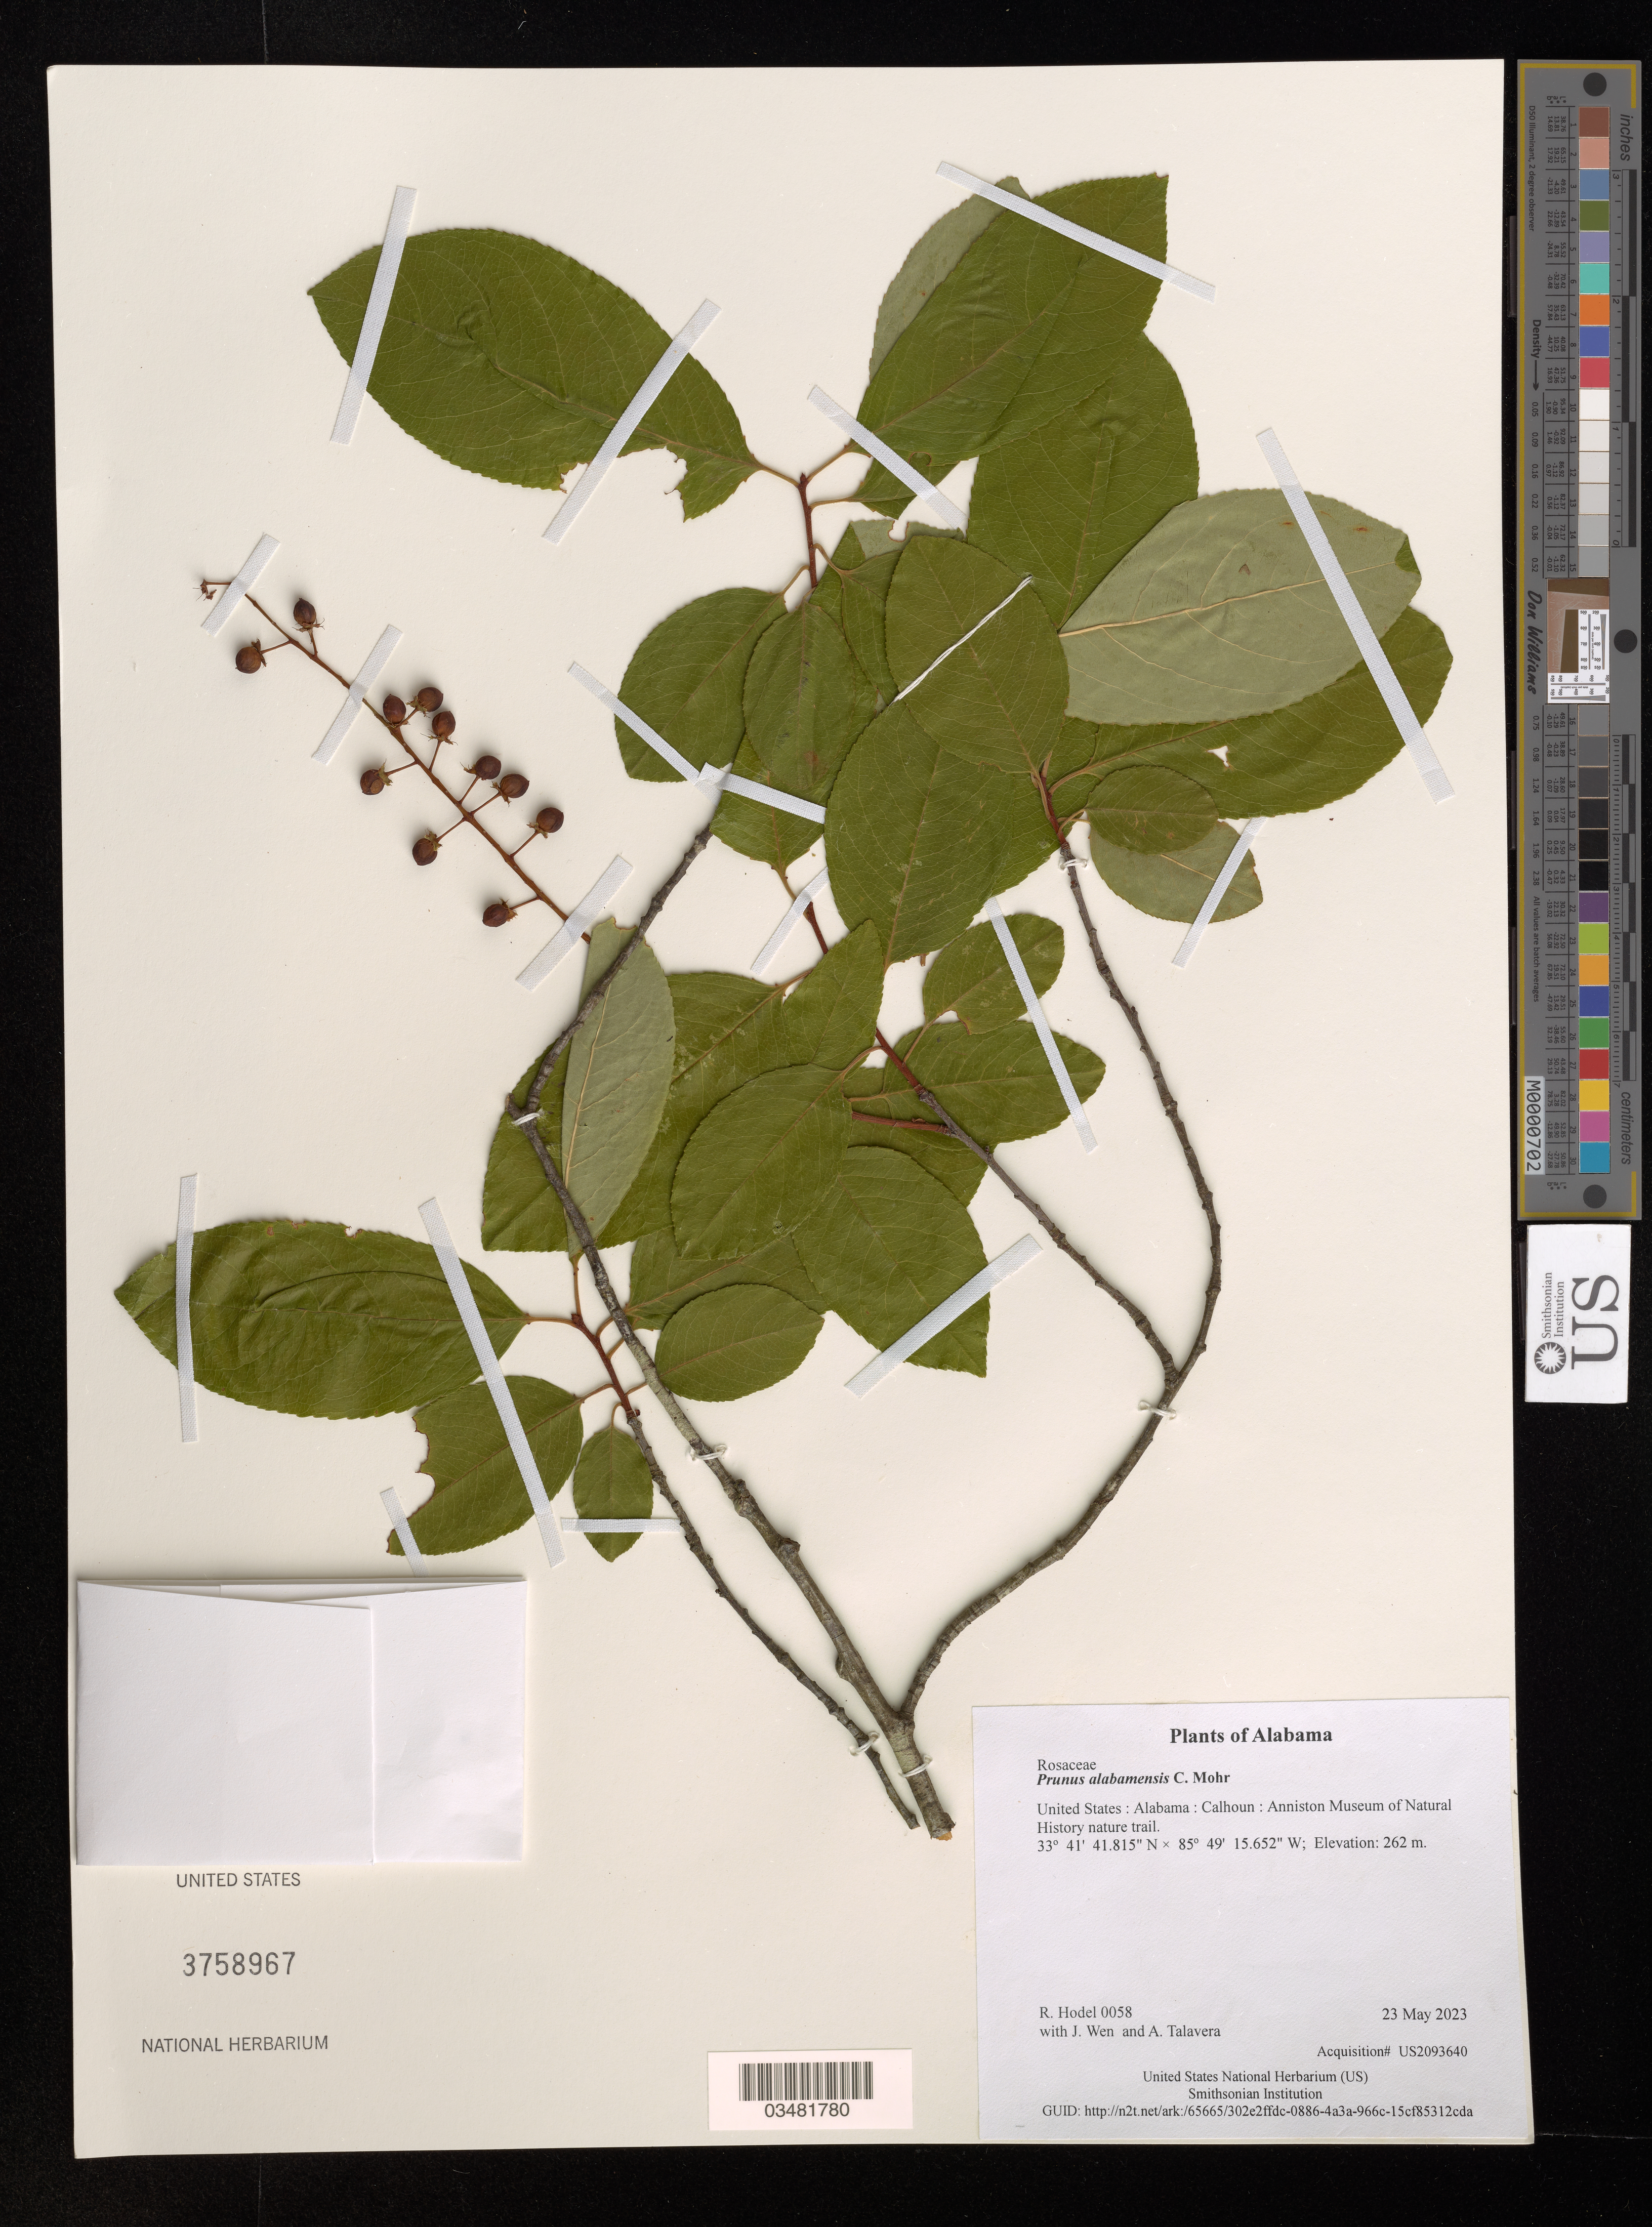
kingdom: Plantae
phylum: Tracheophyta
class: Magnoliopsida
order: Rosales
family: Rosaceae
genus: Prunus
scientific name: Prunus alabamensis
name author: C. Mohr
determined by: Hodel, Richard G. J.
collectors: R. Hodel, J. Wen & A. Talavera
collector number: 0058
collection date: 2023-05-23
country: United States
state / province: Alabama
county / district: Calhoun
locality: Anniston Museum of Natural History nature trail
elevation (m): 262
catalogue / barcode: US 3758967